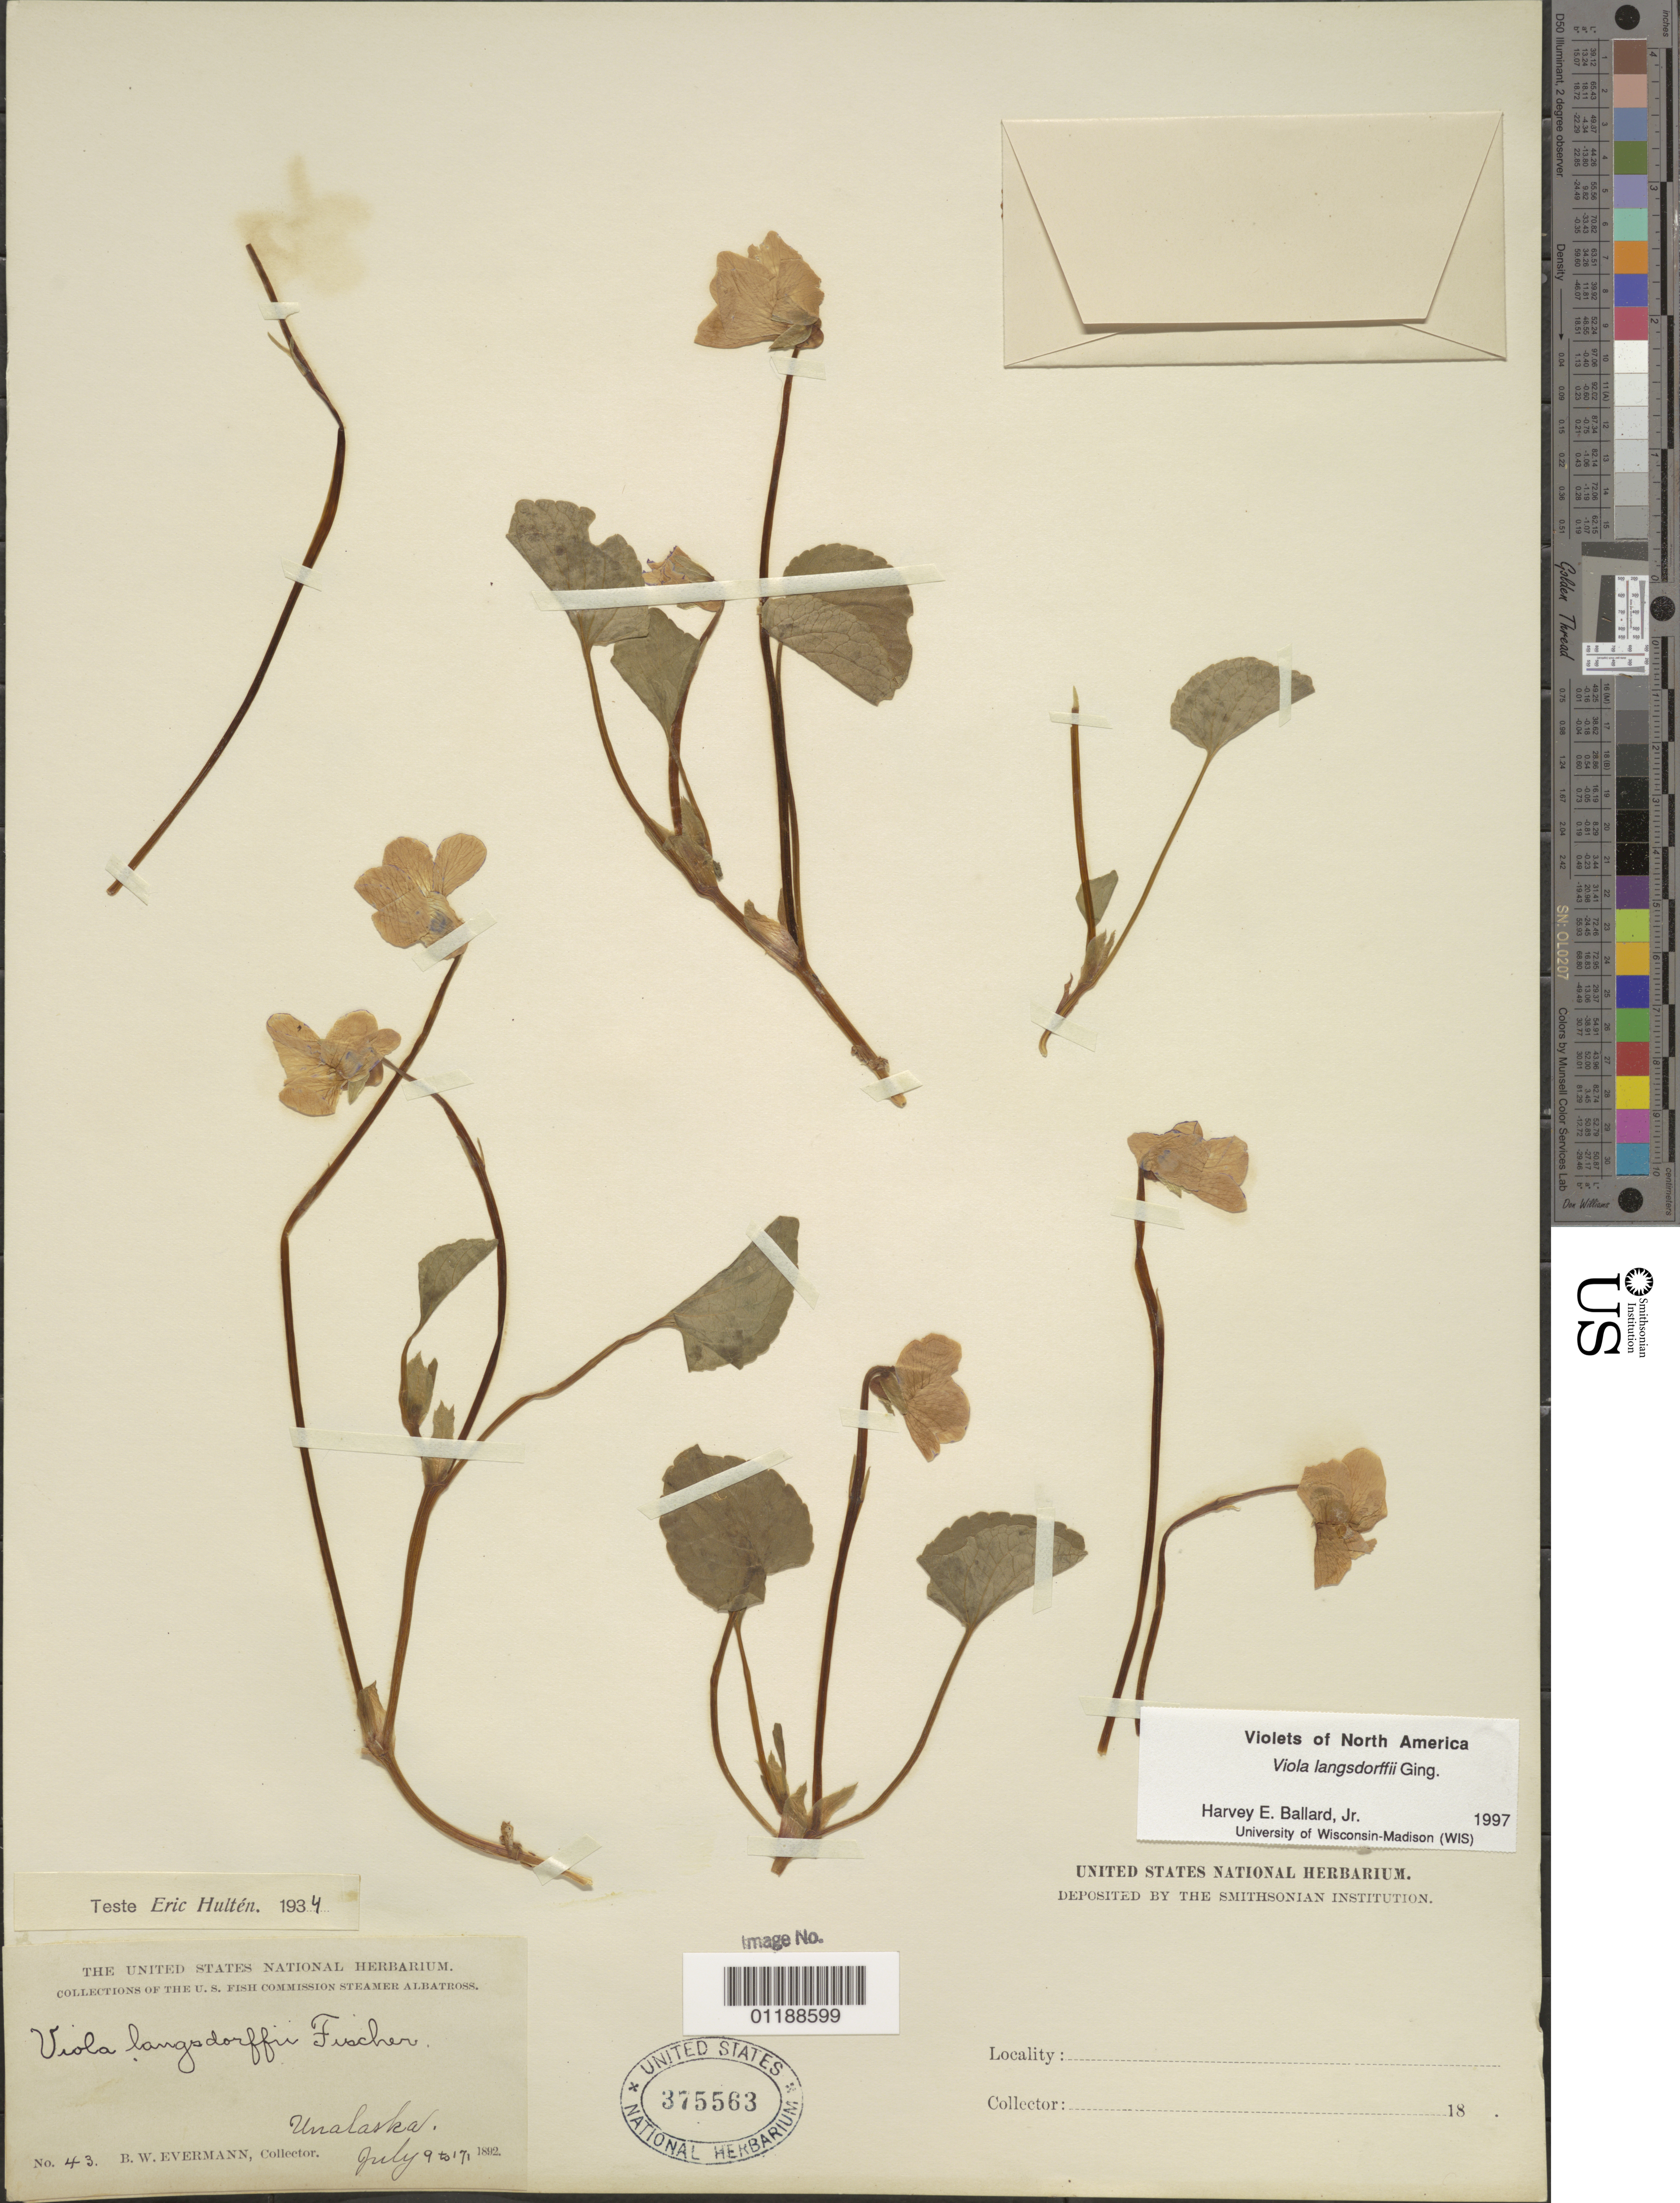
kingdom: Plantae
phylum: Tracheophyta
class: Magnoliopsida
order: Malpighiales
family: Violaceae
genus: Viola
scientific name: Viola langsdorffii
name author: Fisch. ex Ging.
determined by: Ballard, Harvey E.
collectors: B. W. Evermann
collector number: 43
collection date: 1892-07-09/1892-07-17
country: United States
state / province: Alaska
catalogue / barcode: US 375563